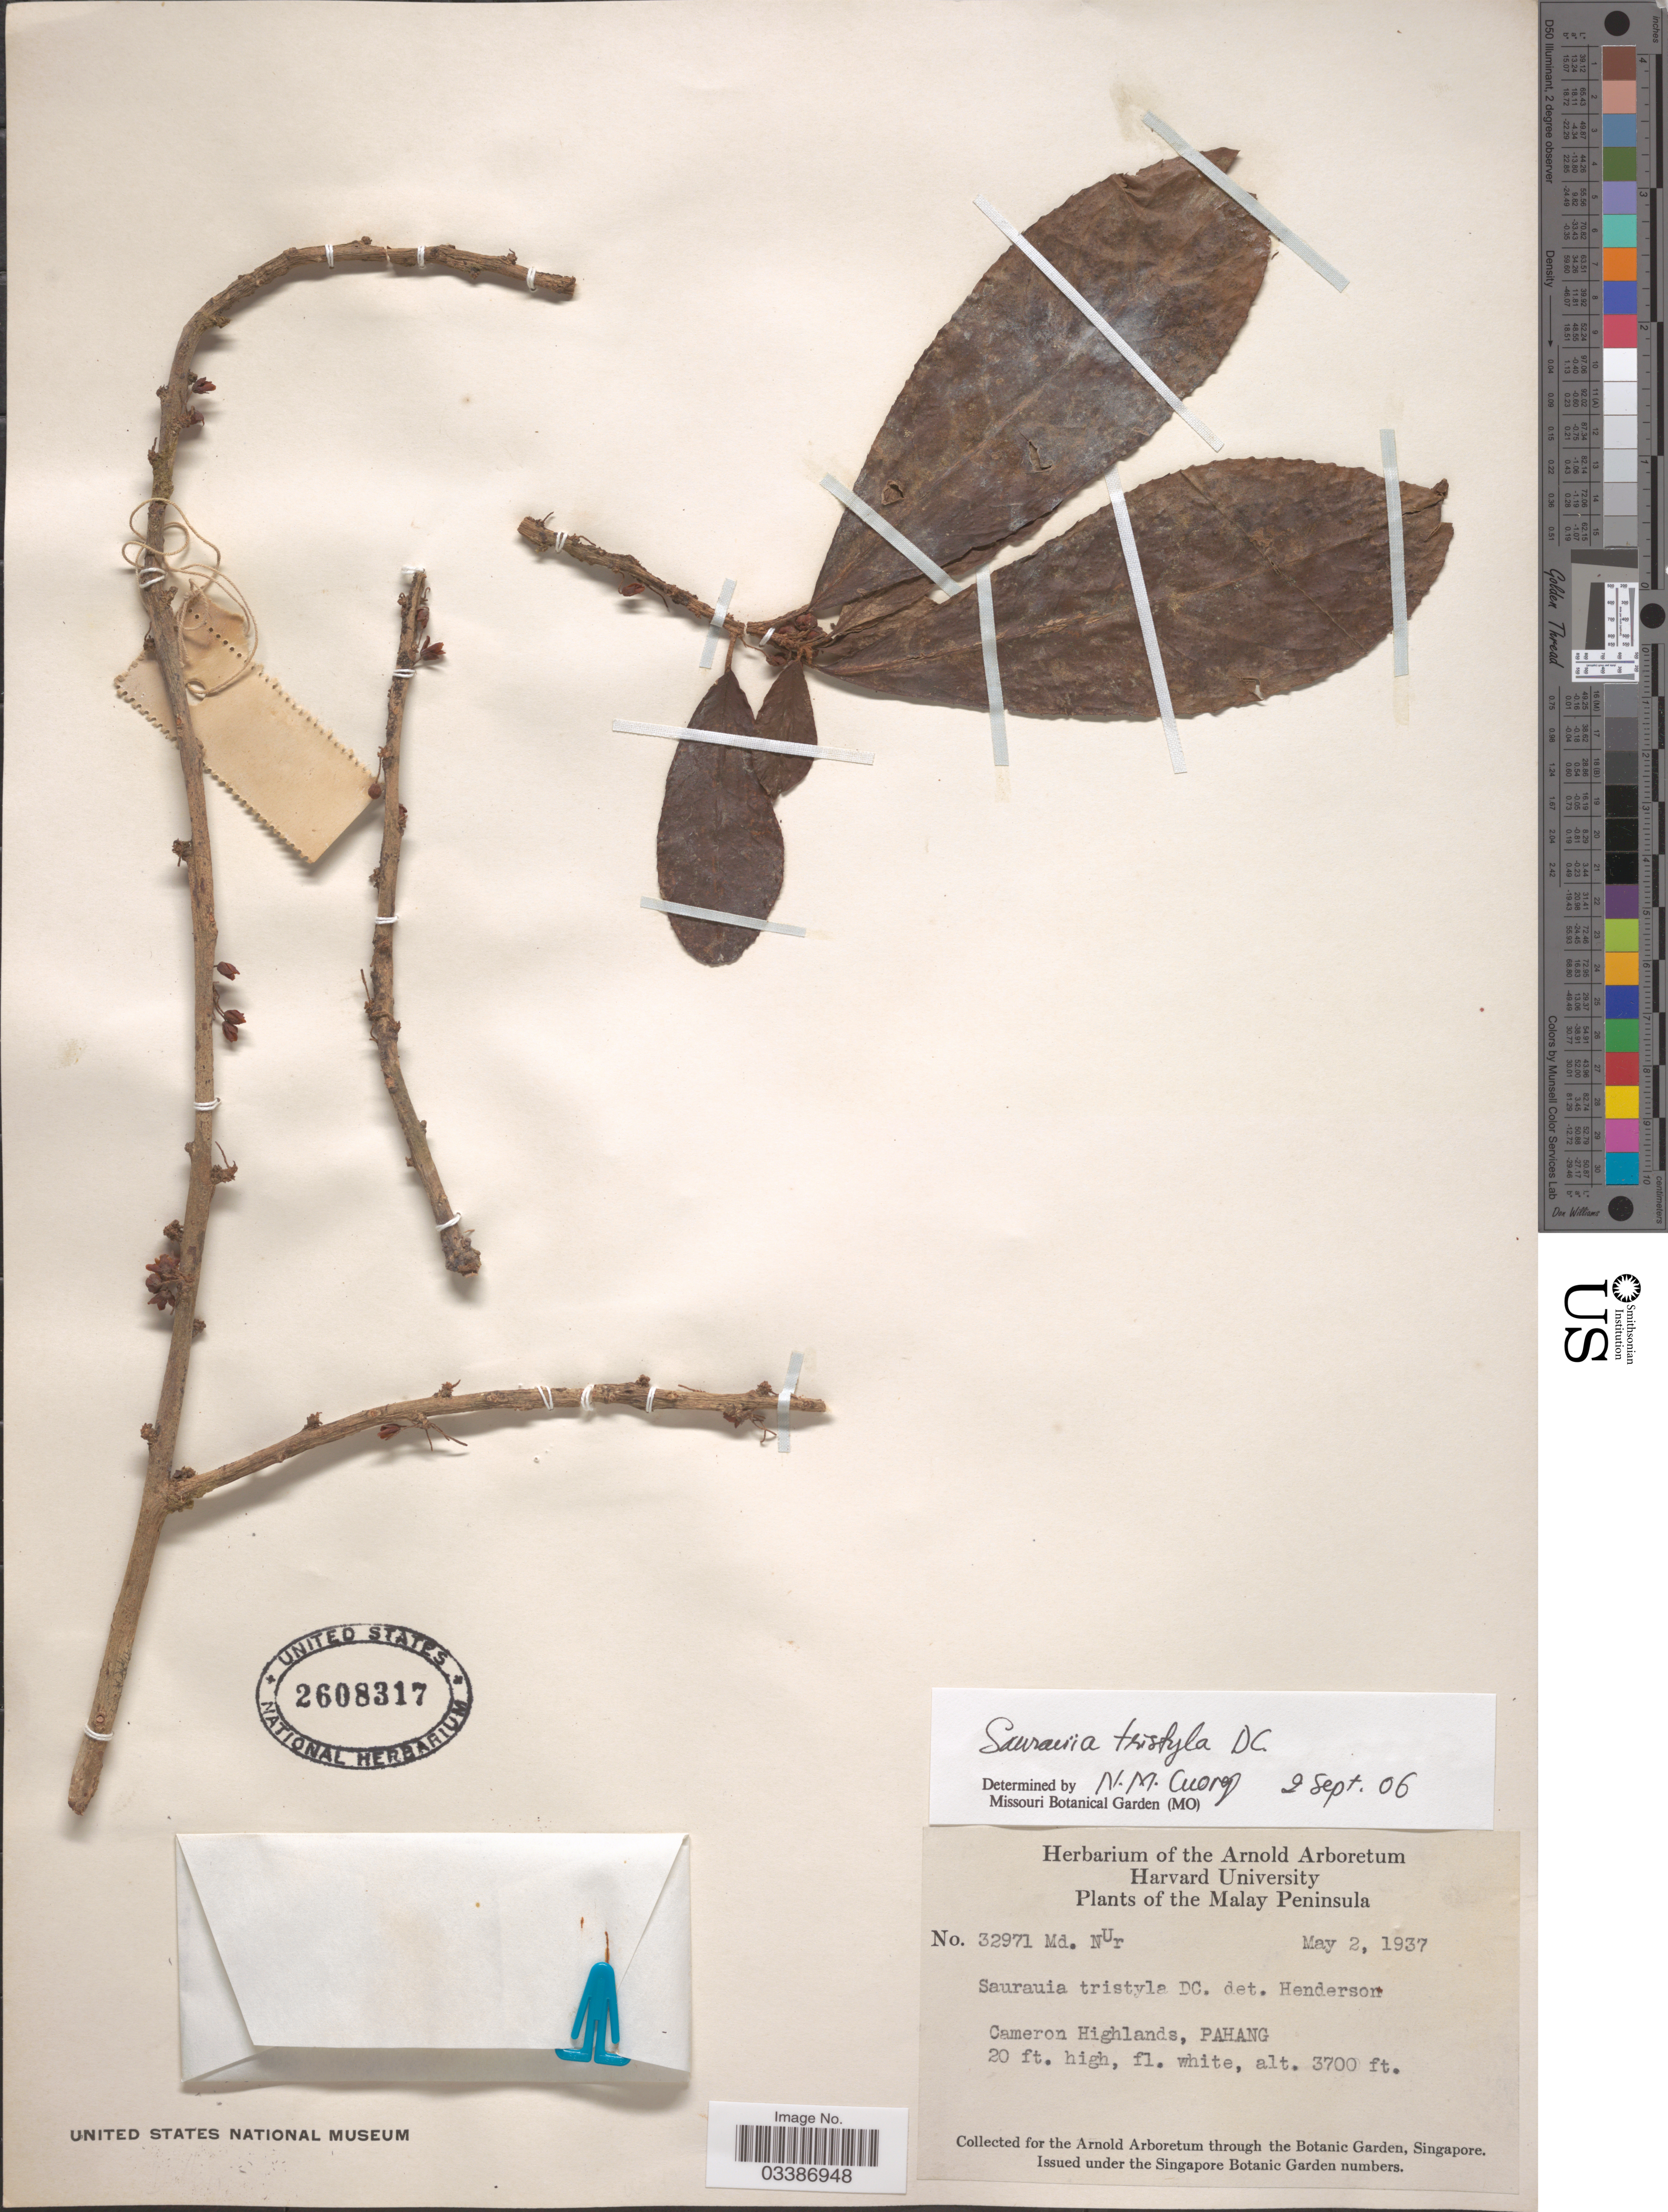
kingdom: Plantae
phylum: Tracheophyta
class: Magnoliopsida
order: Ericales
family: Actinidiaceae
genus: Saurauia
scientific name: Saurauia tristyla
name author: DC.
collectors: M. Nur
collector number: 32971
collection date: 1937-05-02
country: Malaysia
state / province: Pahang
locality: Malay Peninsula. Cameron Highlands.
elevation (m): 1128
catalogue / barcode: US 2608317